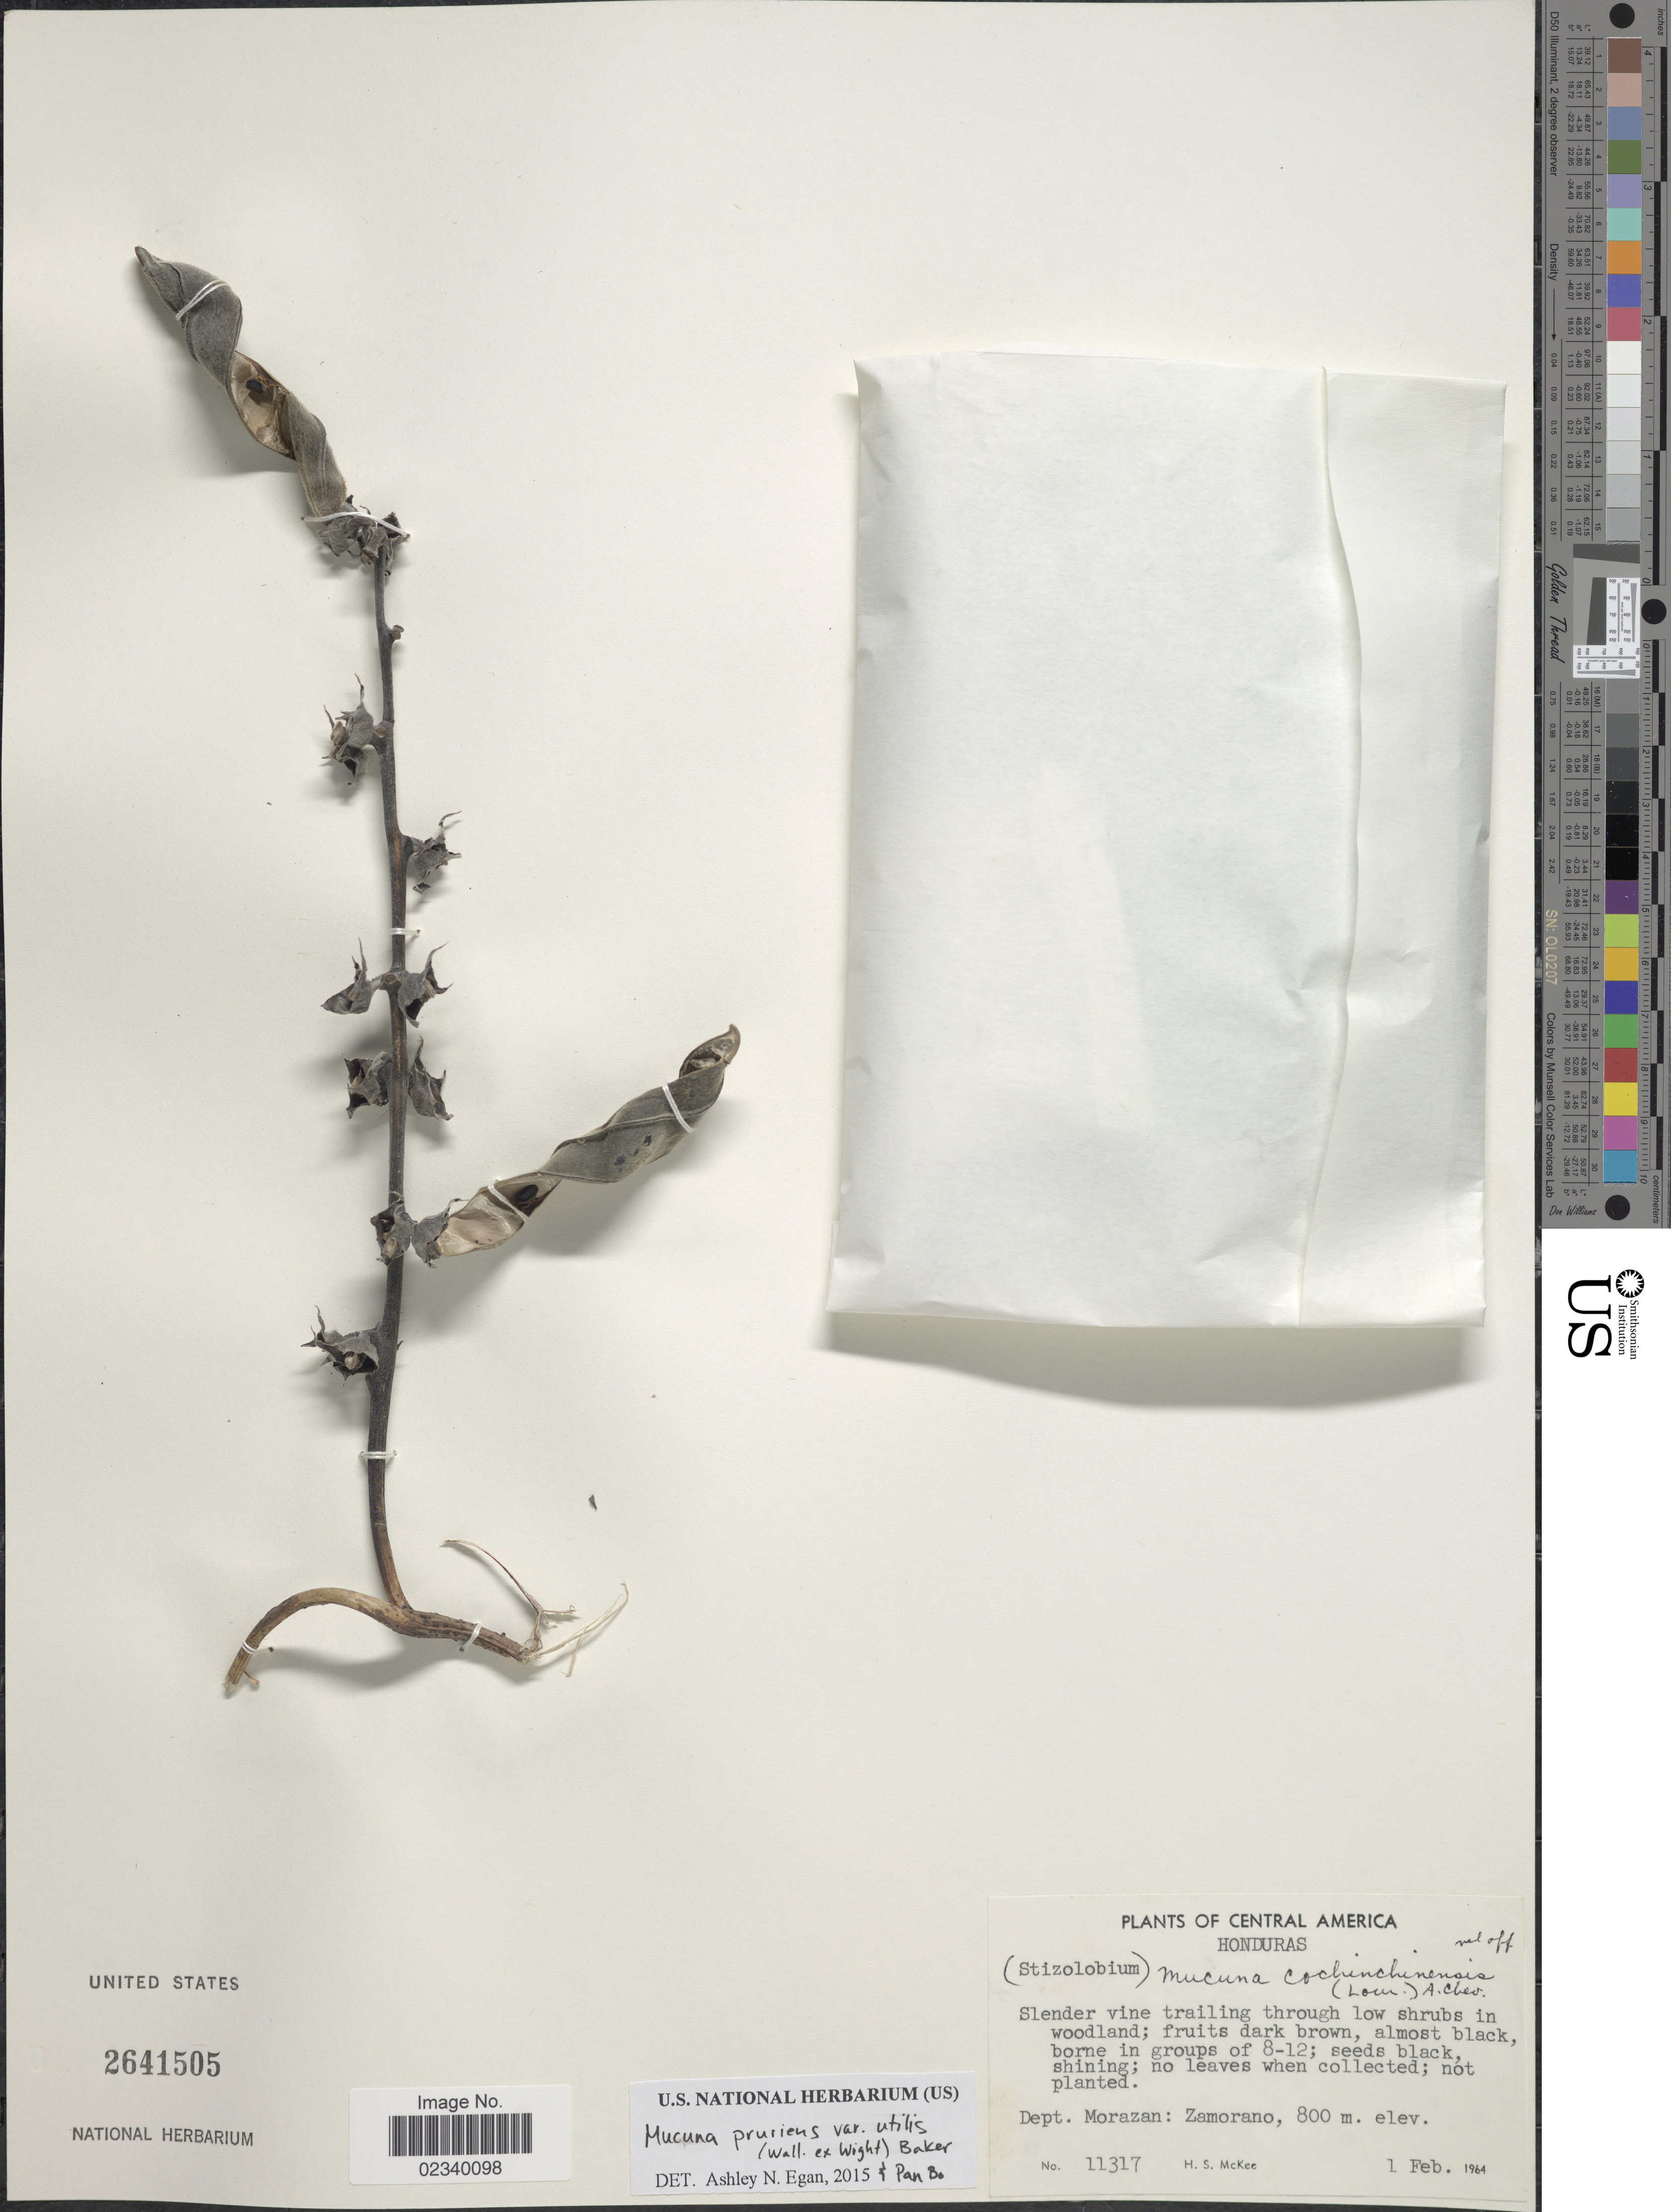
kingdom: Plantae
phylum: Tracheophyta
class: Magnoliopsida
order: Fabales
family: Fabaceae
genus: Mucuna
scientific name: Mucuna pruriens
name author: (L.) DC.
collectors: H. S. McKee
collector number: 11317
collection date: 1964-02-01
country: Honduras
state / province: Fco. Morazán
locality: Dept. Morazan: Zamorano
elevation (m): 800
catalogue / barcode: US 2641505